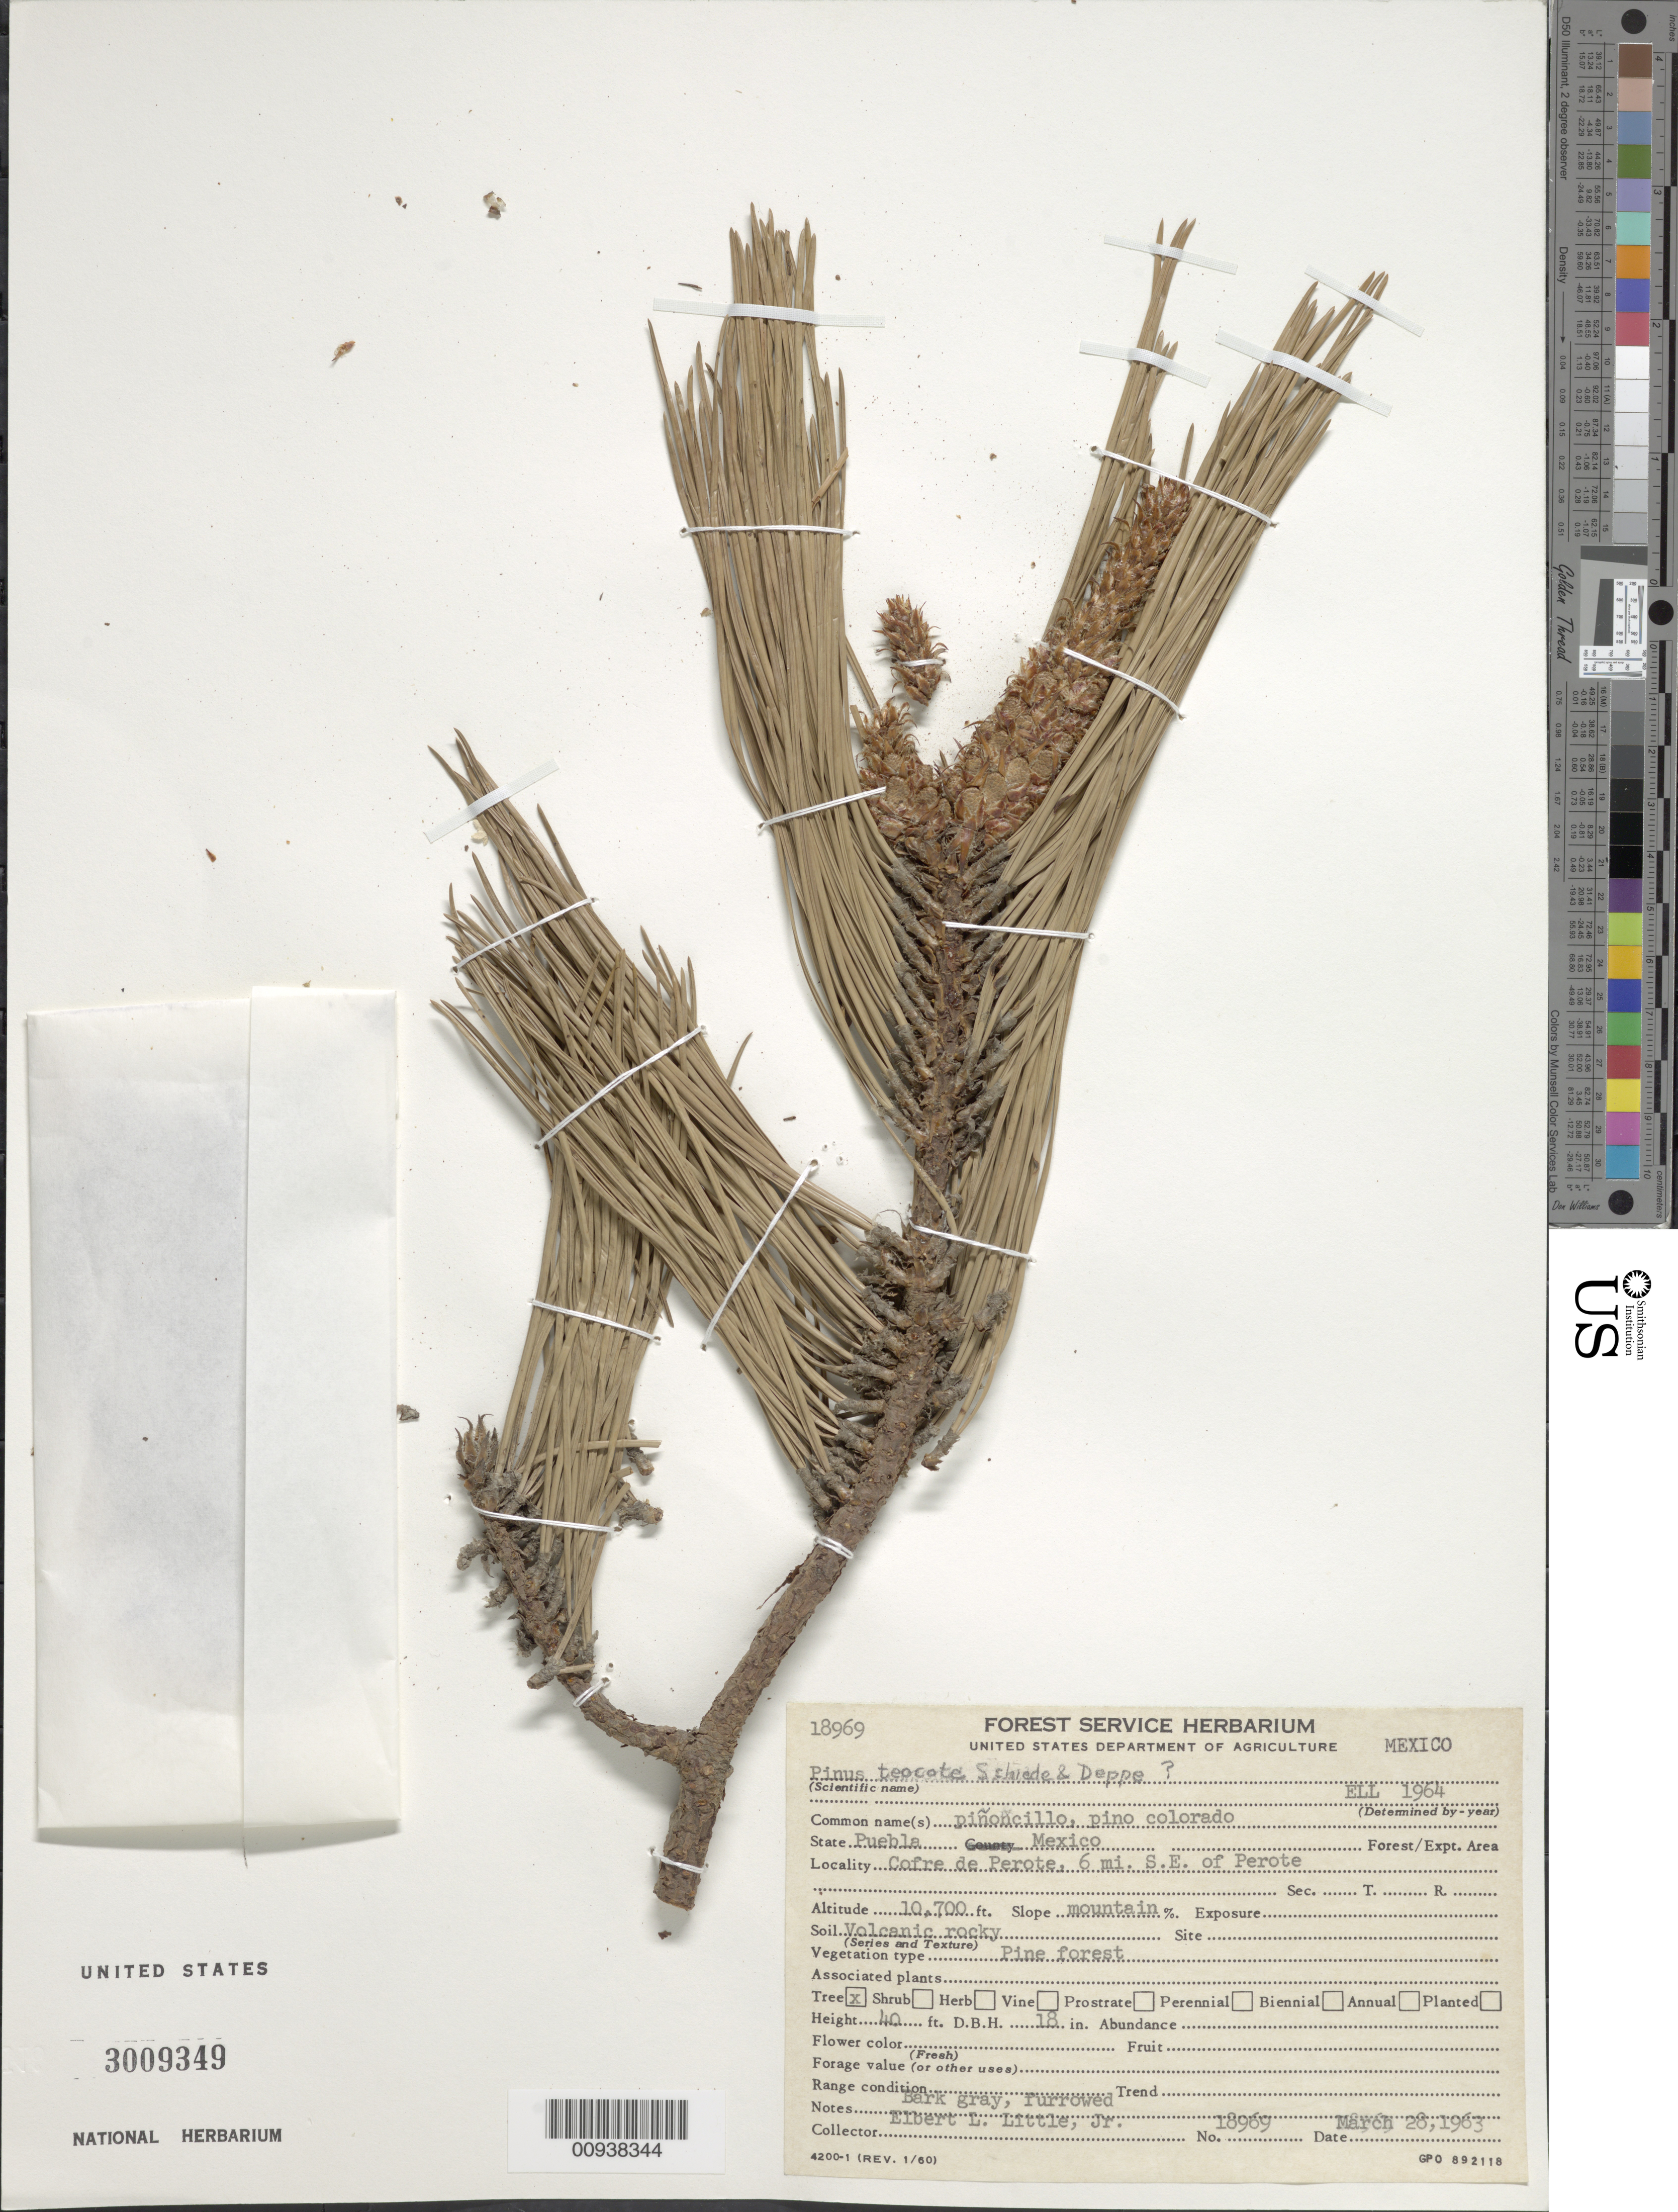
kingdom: Plantae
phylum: Tracheophyta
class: Pinopsida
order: Pinales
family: Pinaceae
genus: Pinus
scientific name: Pinus teocote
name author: Schltdl. & Cham.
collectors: E. L. Little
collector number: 18969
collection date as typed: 28 Mar 1963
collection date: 1963-03-28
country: Mexico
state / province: Puebla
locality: Cofre de Perote, 6 mi. SE of Perote.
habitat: Pine forest. Soil volcanic rocky. Mountain.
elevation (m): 3261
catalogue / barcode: US 3009349